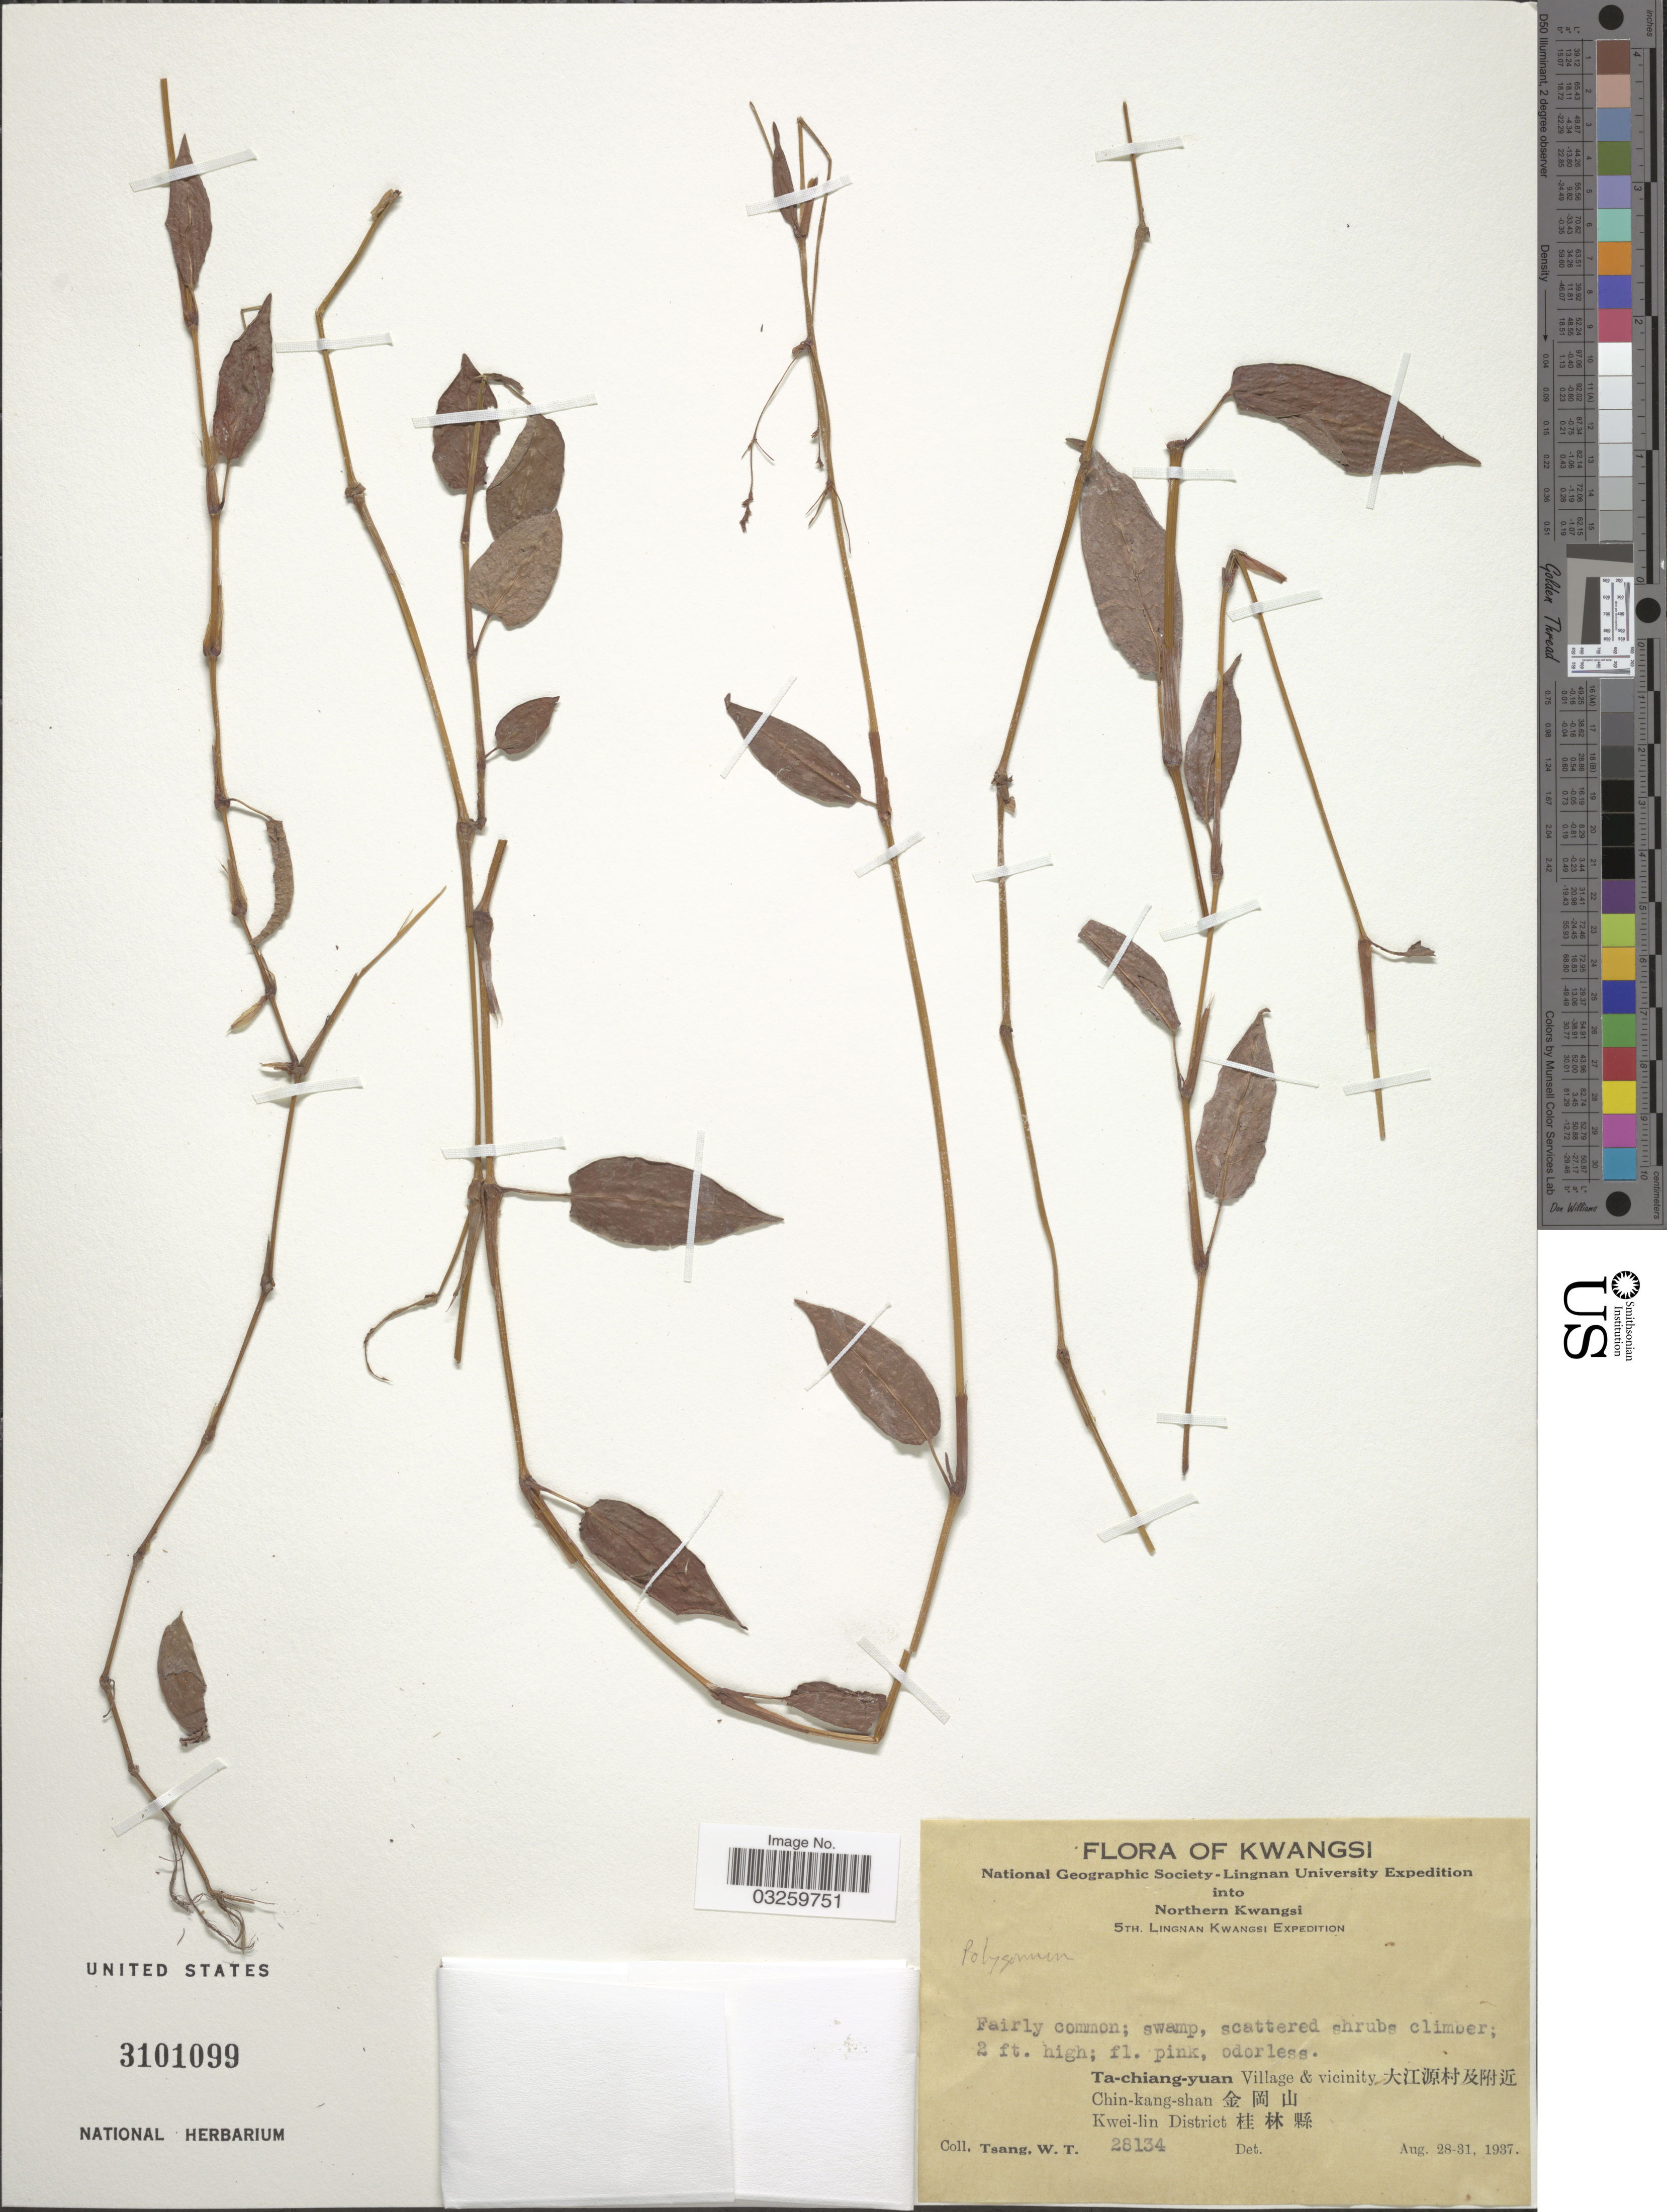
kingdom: Plantae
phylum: Tracheophyta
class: Magnoliopsida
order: Caryophyllales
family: Polygonaceae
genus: Polygonum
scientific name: Polygonum sp.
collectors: W. T. Tsang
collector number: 28134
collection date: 1937-08-28/1937-08-31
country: China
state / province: Guangxi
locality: Kwangsi. Northern Kwangsi. Ta-chiang-yuan Village & vicinity X. Chin-kang-shan X. Kwei-lin District X.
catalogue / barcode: US 3101099